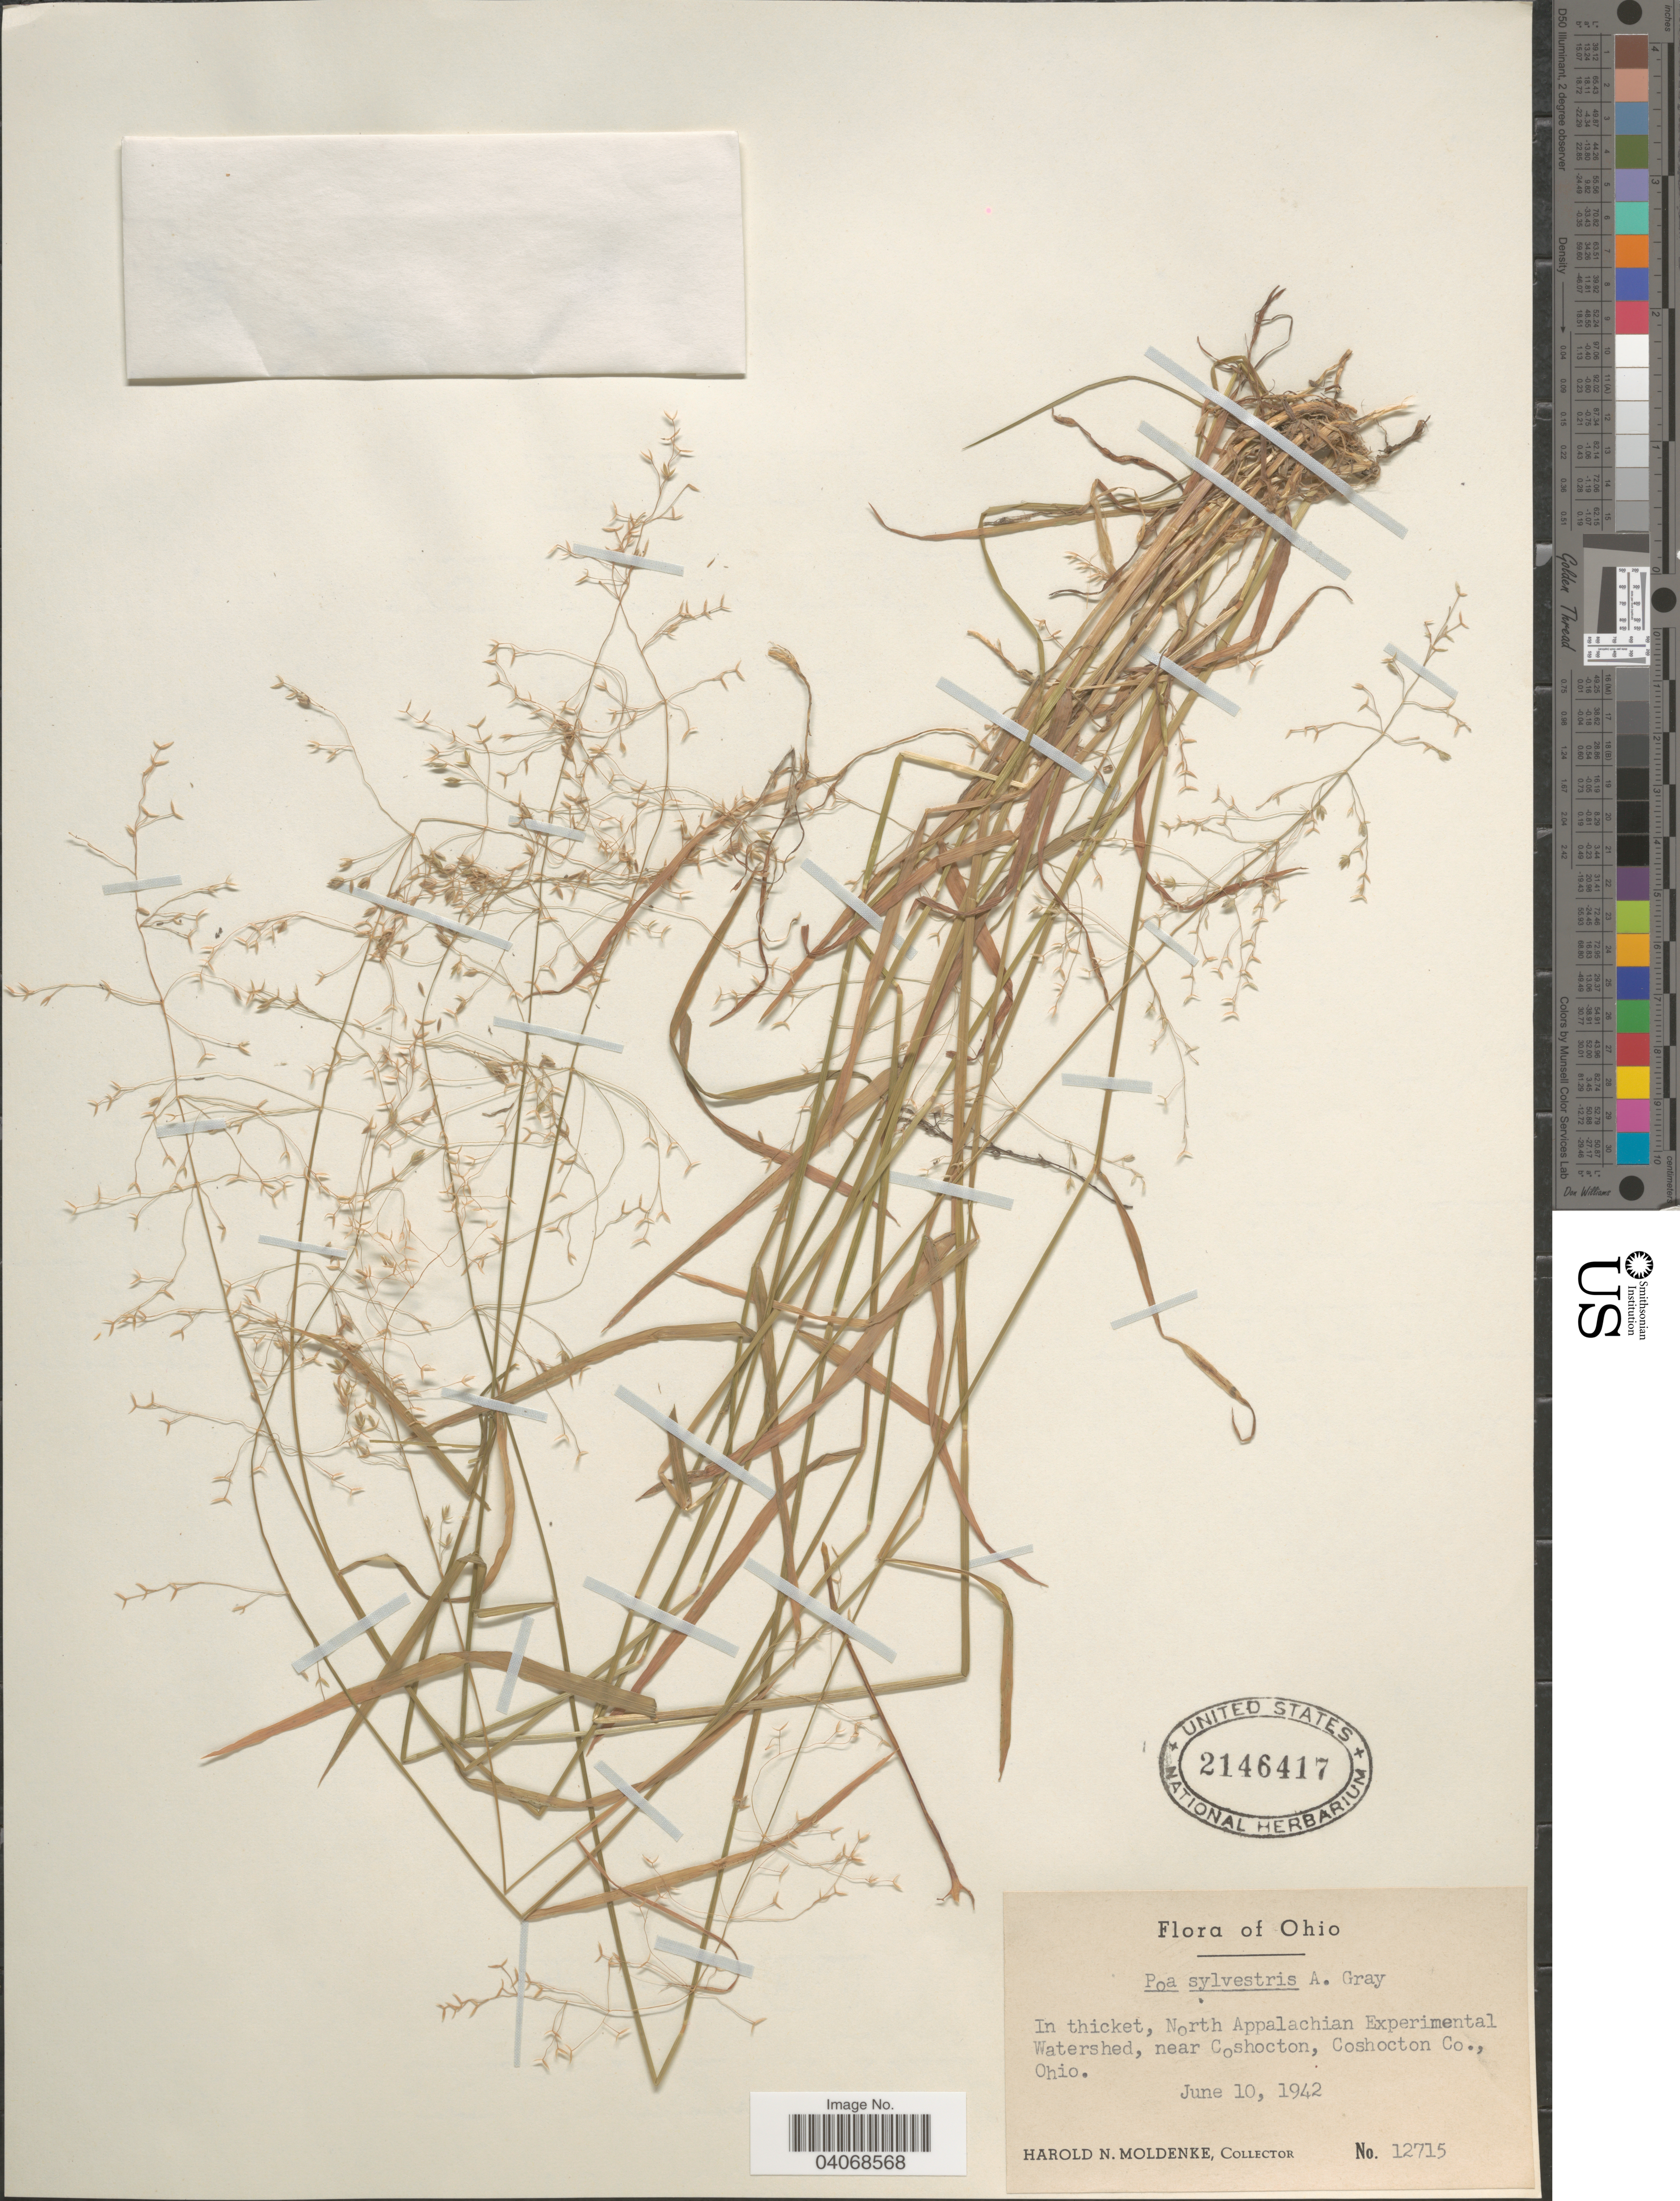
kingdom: Plantae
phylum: Tracheophyta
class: Liliopsida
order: Poales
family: Poaceae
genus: Poa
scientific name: Poa sylvestris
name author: A. Gray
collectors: H. N. Moldenke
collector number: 12715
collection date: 1942-06-10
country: United States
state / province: Ohio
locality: In thicket, North Appalachian Experimental Watershed, near Coshocton, Coshocton Co.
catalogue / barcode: US 2146417